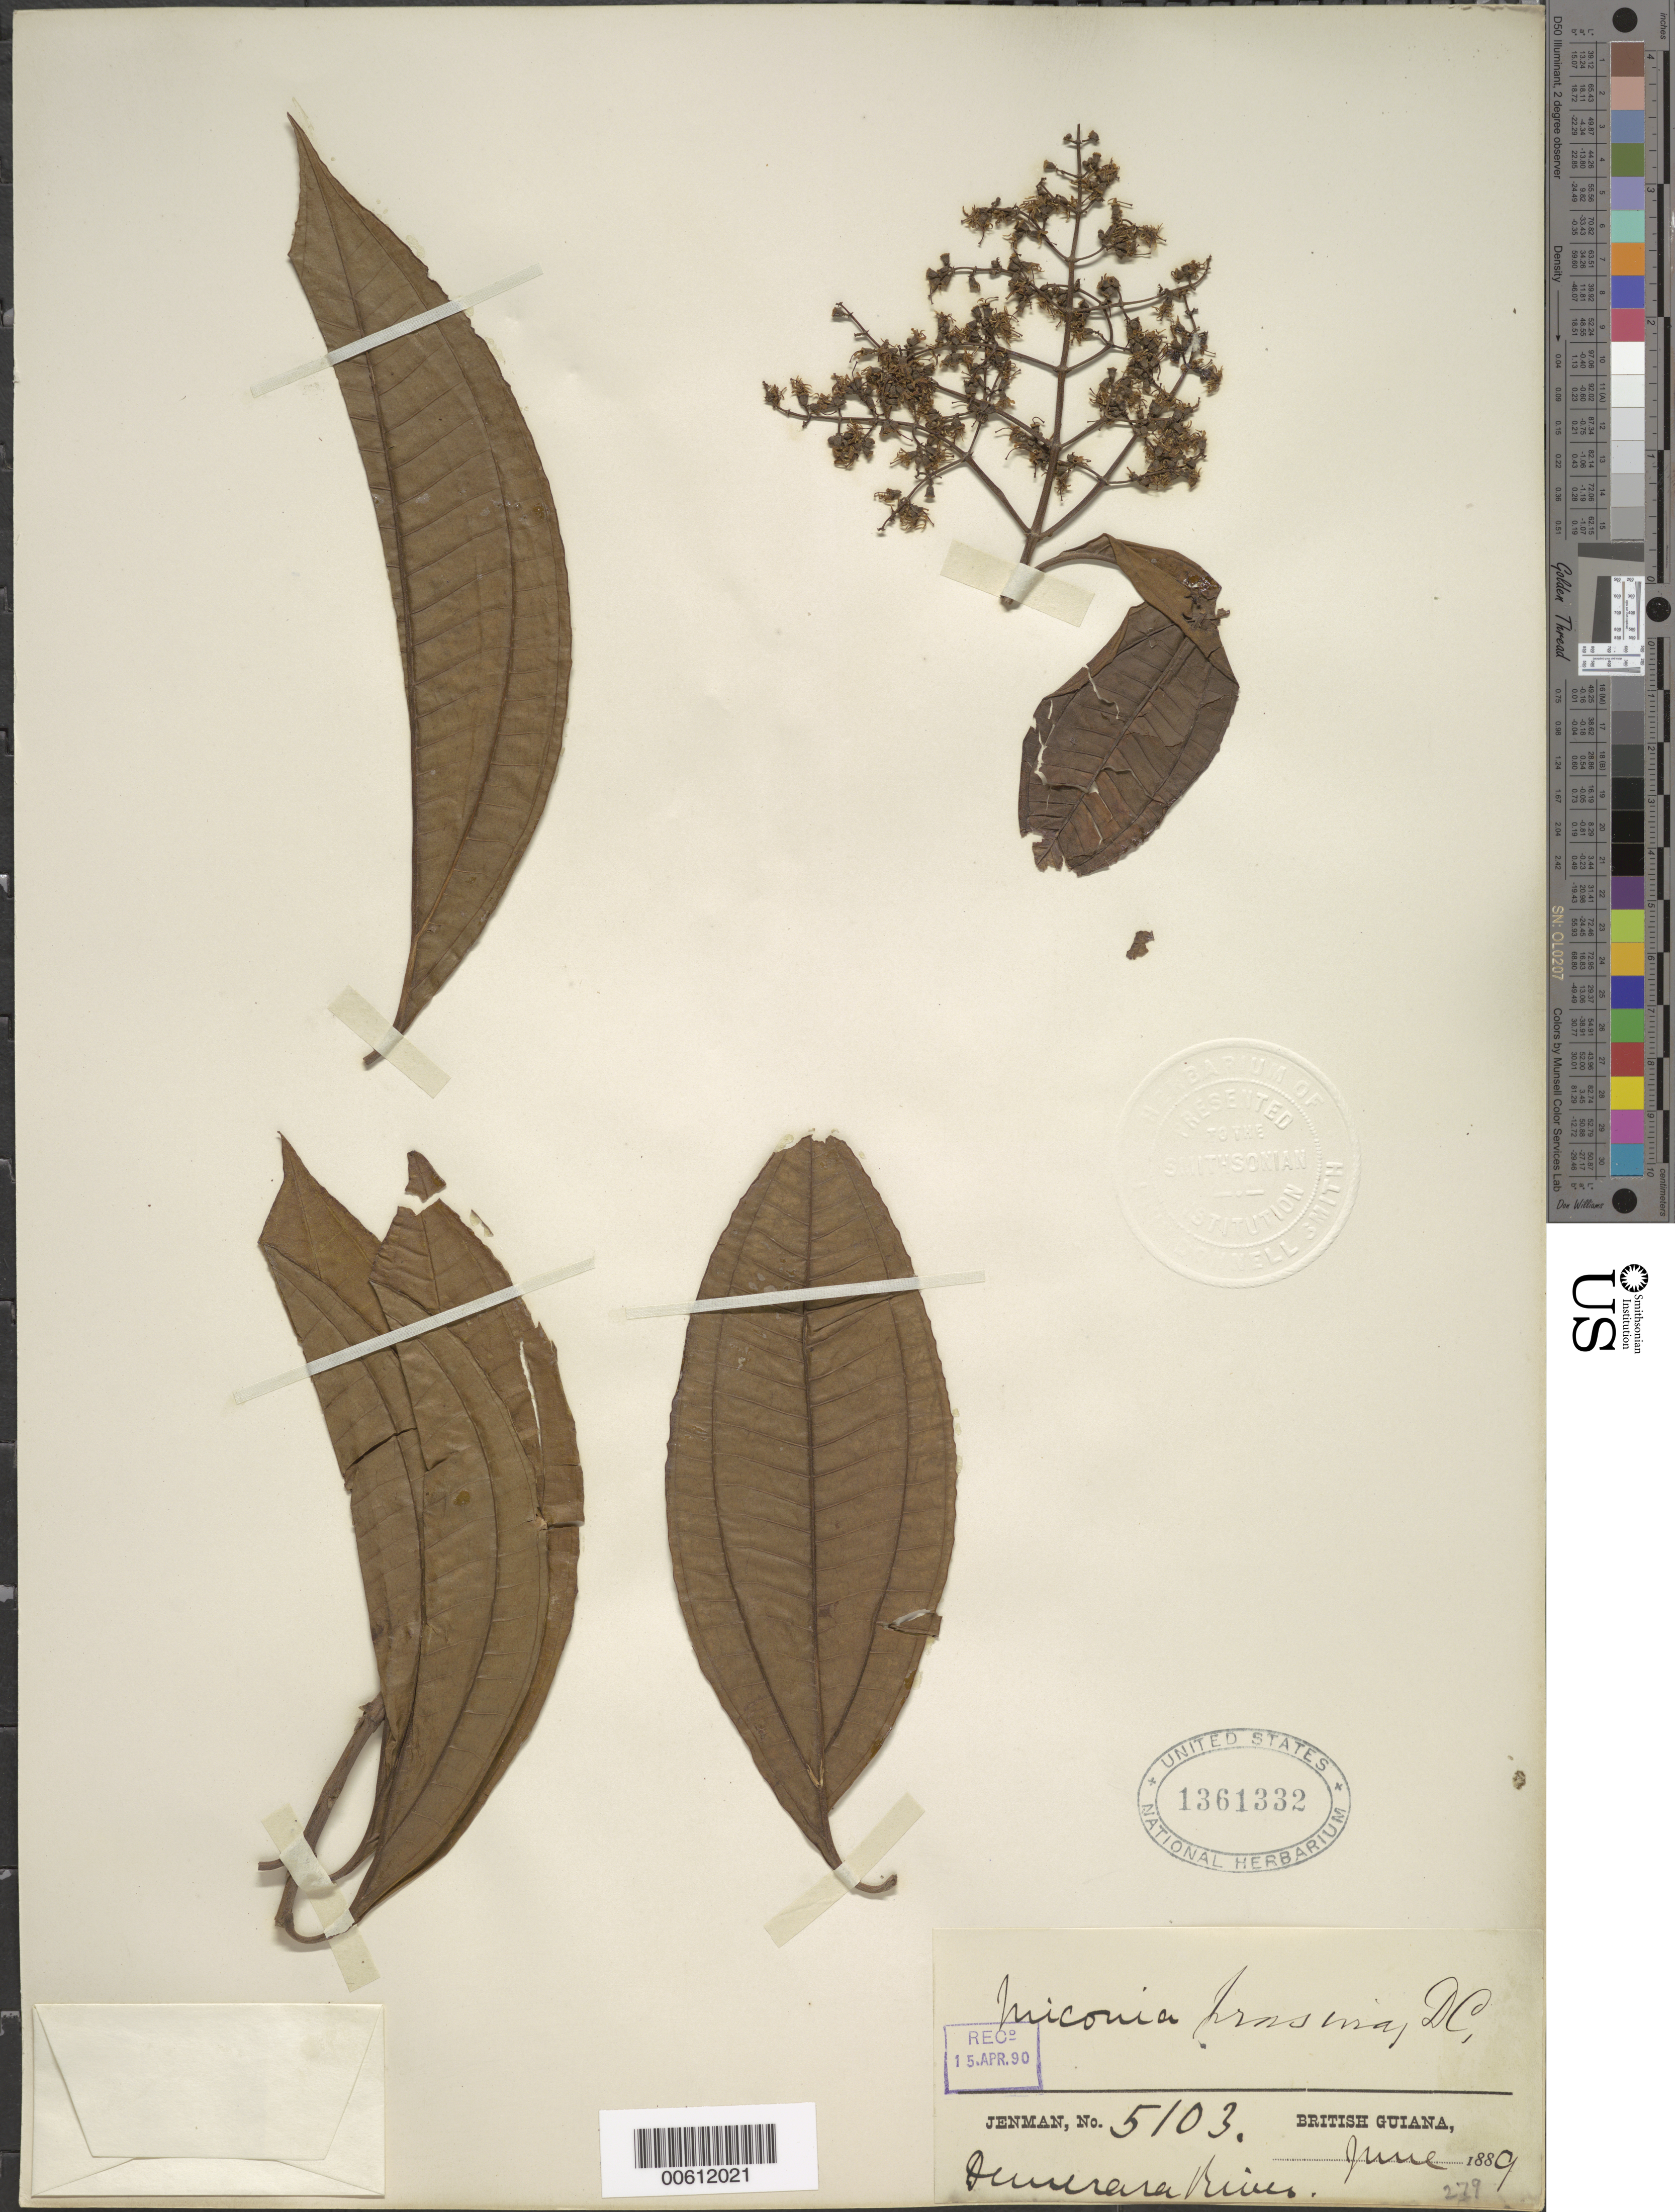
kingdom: Plantae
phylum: Tracheophyta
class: Magnoliopsida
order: Myrtales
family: Melastomataceae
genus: Miconia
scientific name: Miconia prasina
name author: (Sw.) DC.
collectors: G. S. Jenman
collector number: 5103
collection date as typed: June 1889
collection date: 1889-06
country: Guyana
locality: Demerara R.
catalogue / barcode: US 1361332